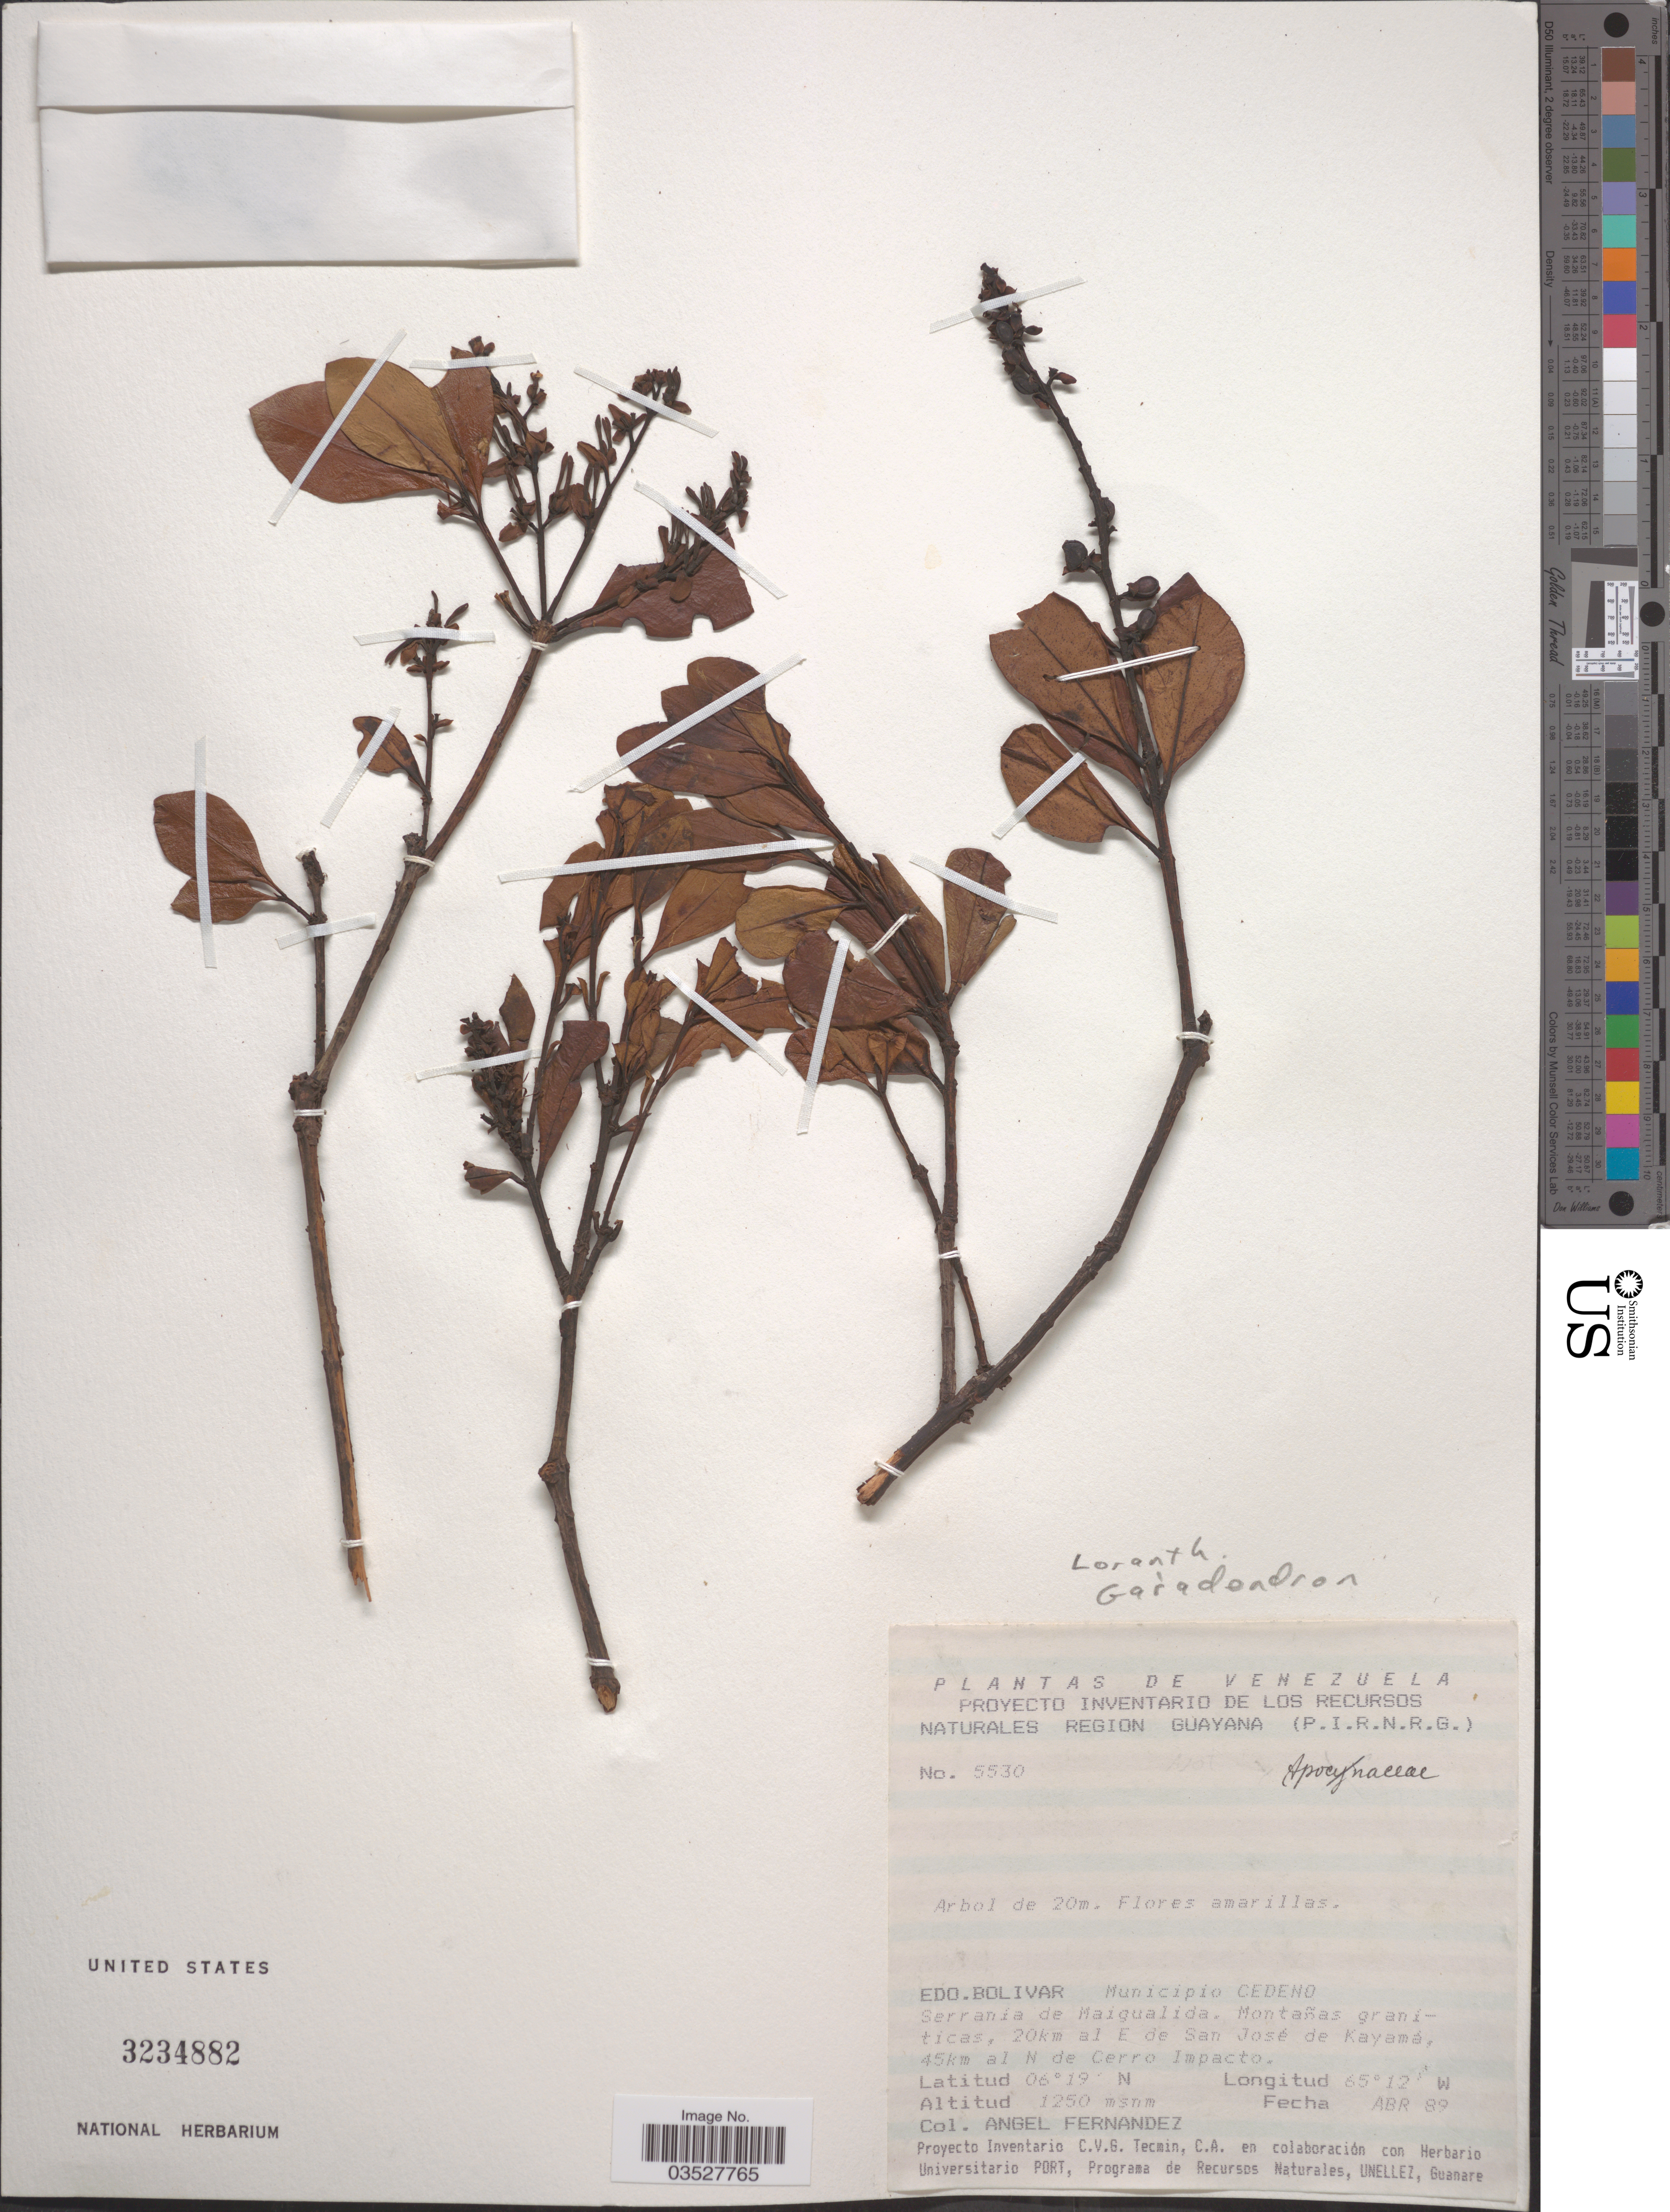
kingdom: Plantae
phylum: Tracheophyta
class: Magnoliopsida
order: Santalales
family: Loranthaceae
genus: Gaiadendron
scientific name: Gaiadendron sp.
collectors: Á. Fernández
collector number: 5530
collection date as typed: Transcribed d/m/y: /4/89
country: Venezuela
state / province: Bolivar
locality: Municipio Cedeno. Serranía de Maigualida. Montañas graniticas, 20km al E de San José de Kayamá, 45km al N de Cerro Impacto.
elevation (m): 1250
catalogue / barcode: US 3234882